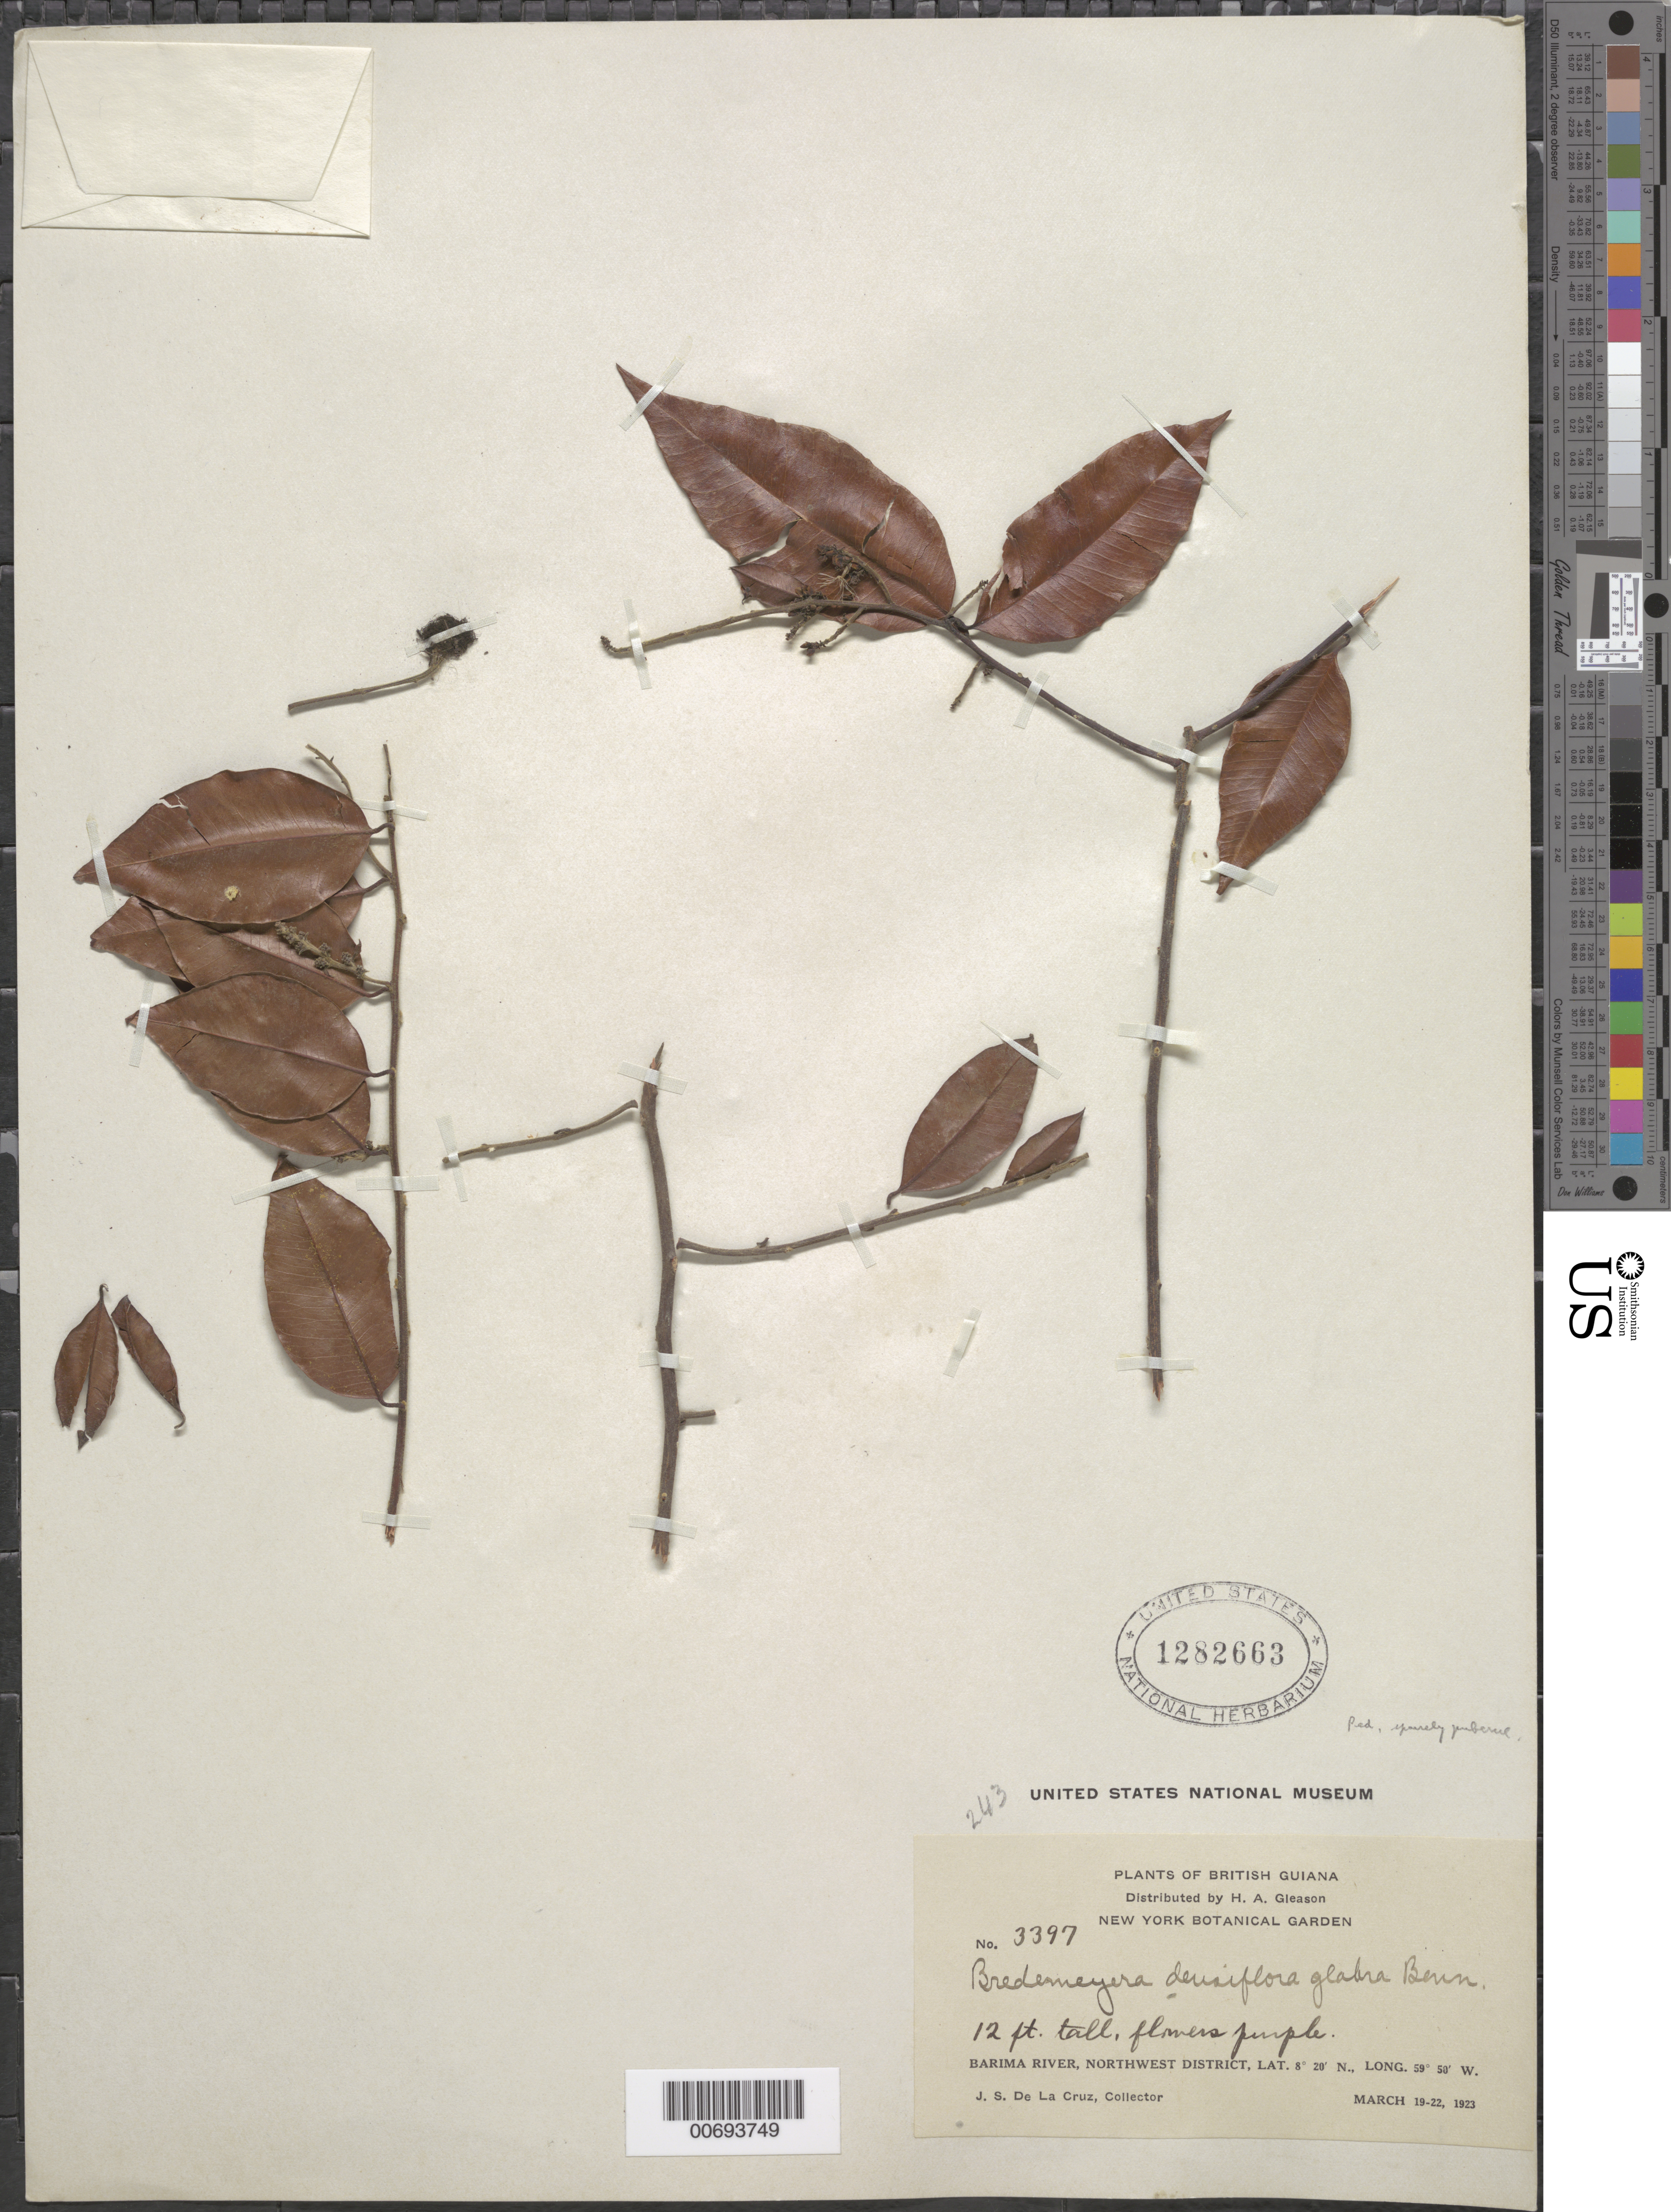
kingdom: Plantae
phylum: Tracheophyta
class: Magnoliopsida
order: Fabales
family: Polygalaceae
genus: Bredemeyera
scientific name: Bredemeyera densiflora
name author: A.W. Benn.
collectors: J. S. de la Cruz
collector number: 3397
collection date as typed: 19-Mar-23 to 22-Mar-23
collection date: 1923-03-19/1923-03-22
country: Guyana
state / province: Barima-Waini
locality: Barima R., NW District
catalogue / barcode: US 1282663